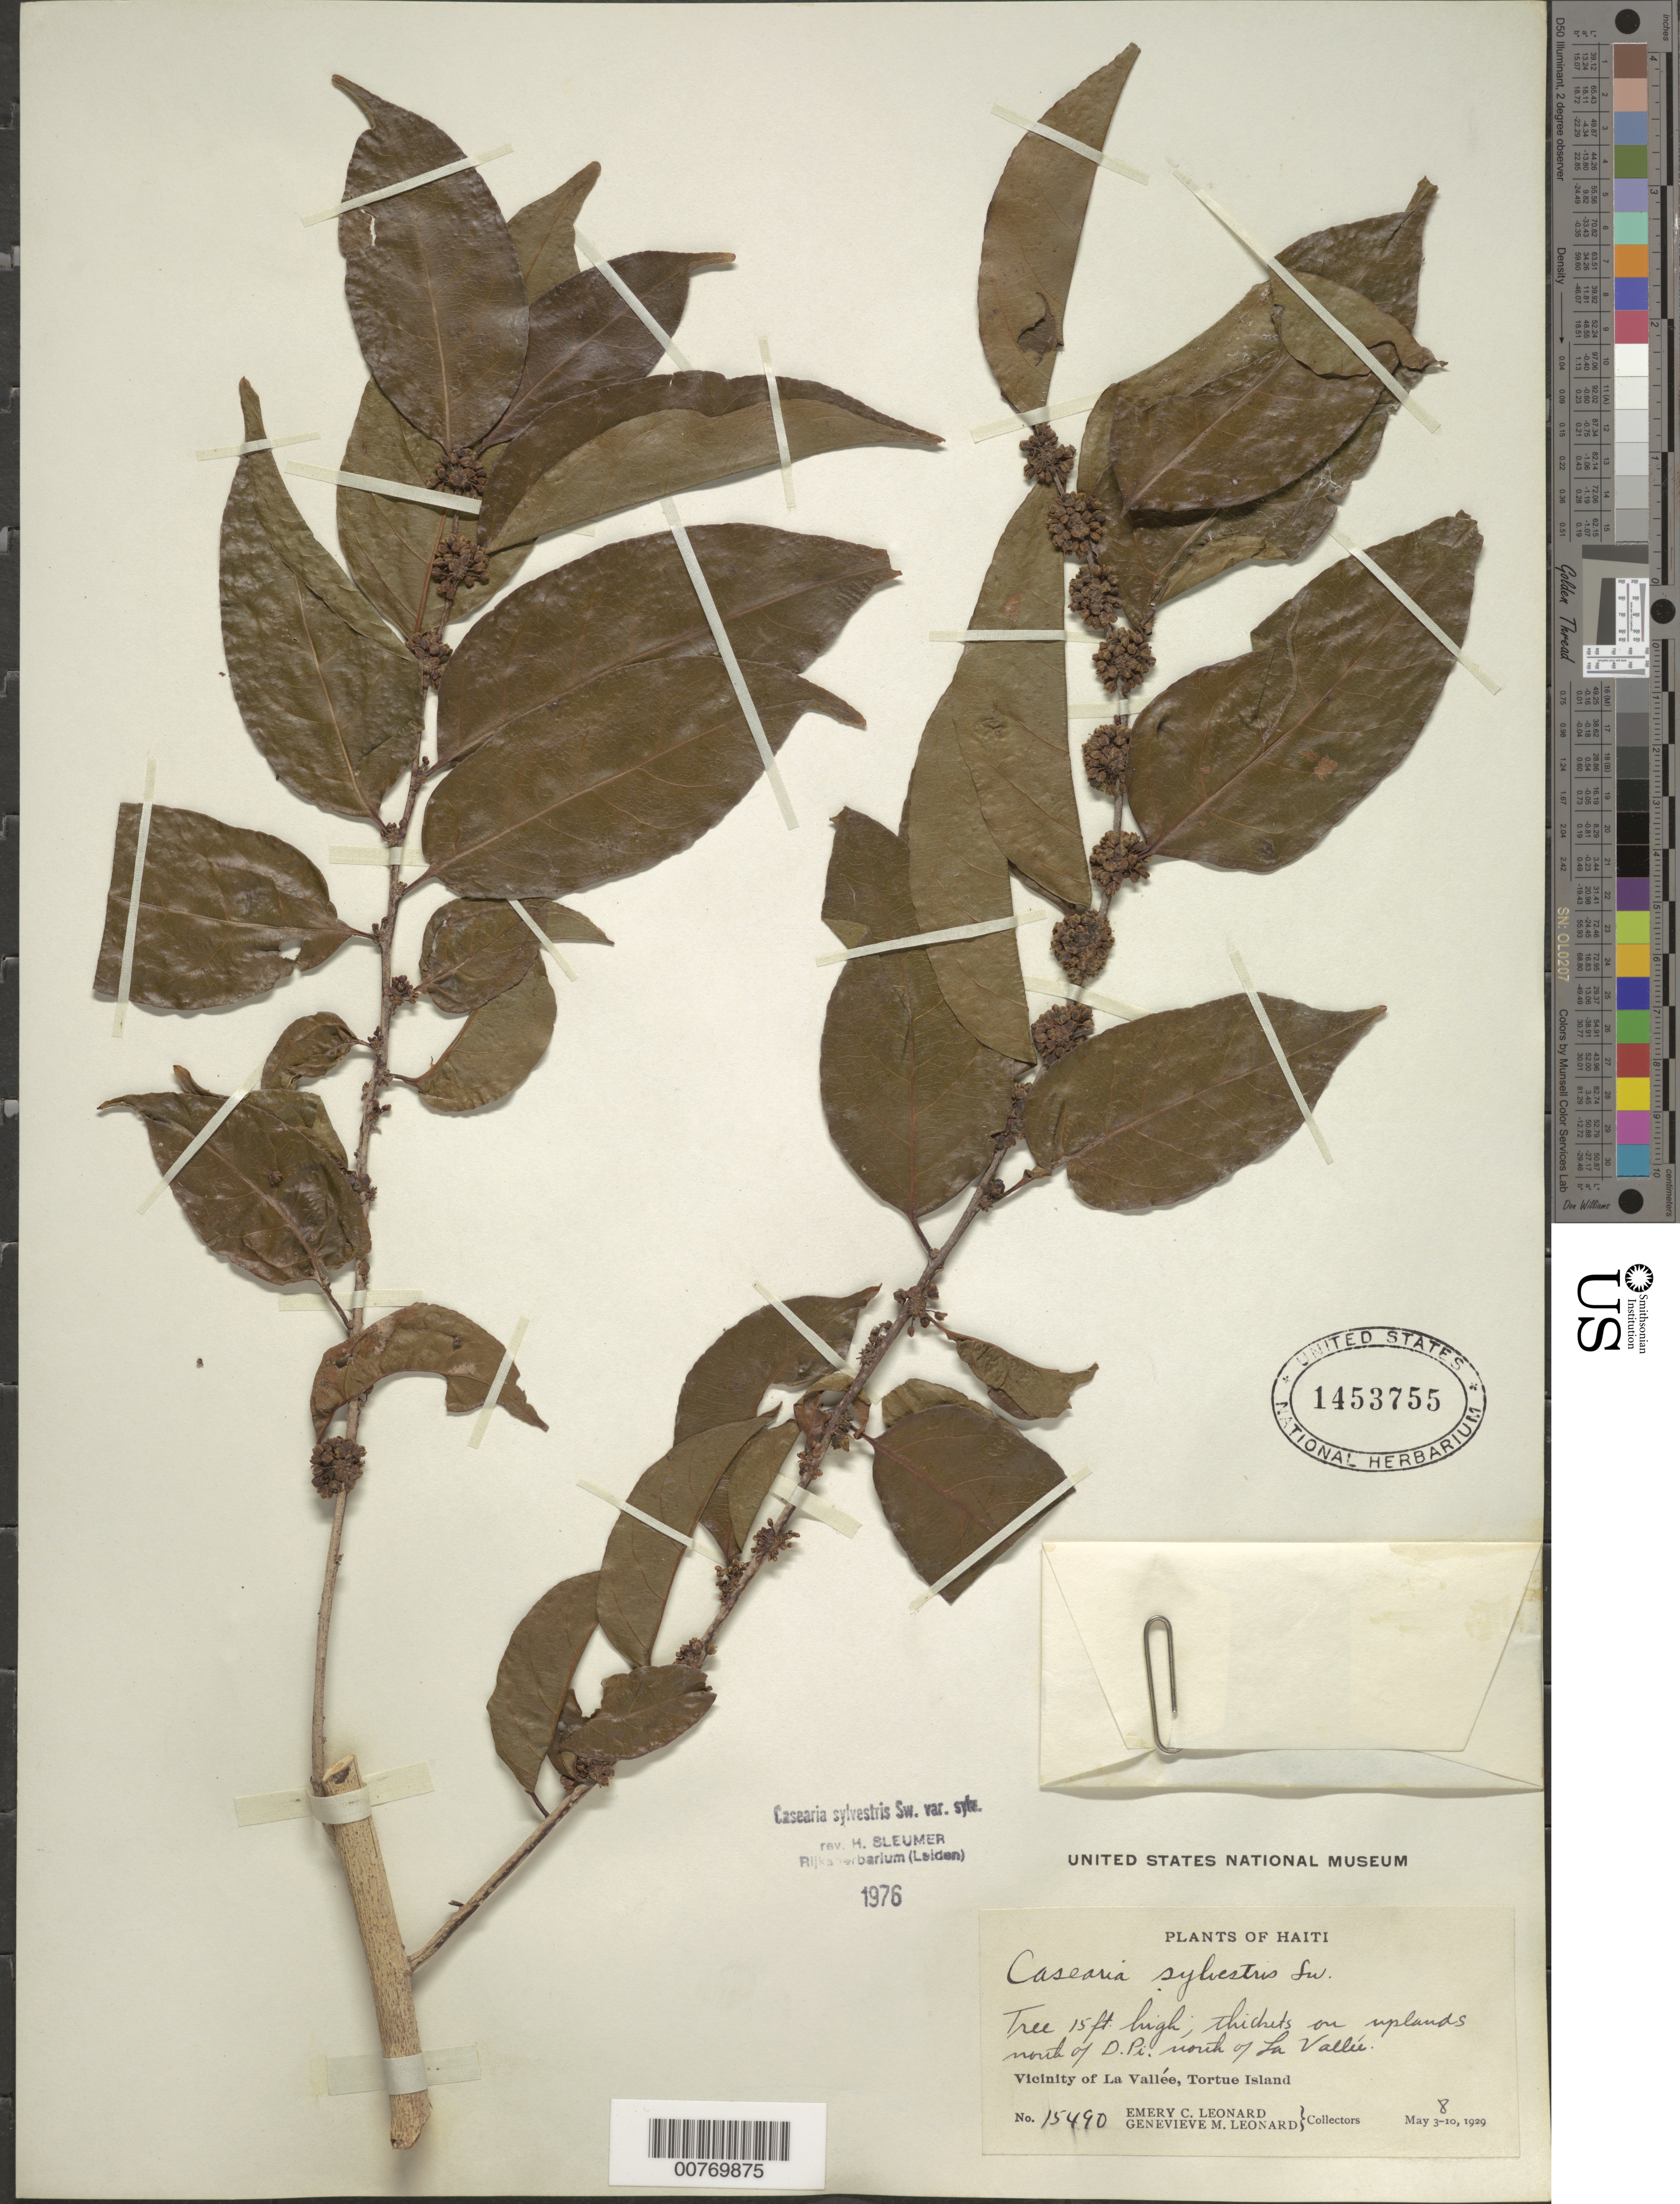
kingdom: Plantae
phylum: Tracheophyta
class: Magnoliopsida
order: Malpighiales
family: Salicaceae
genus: Casearia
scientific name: Casearia sylvestris var. sylvestris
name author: Sw.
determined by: Sleumer, H. O.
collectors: E. C. Leonard & G. M. Leonard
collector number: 15490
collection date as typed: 08 May 1929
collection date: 1929-05-08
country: Haiti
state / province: Nord-Óuest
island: Île de la Tortue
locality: Vicinity of La Vallée, Tortue Island, north of D.Pi north of La Vallée.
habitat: Thickets on uplands.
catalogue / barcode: US 1453755